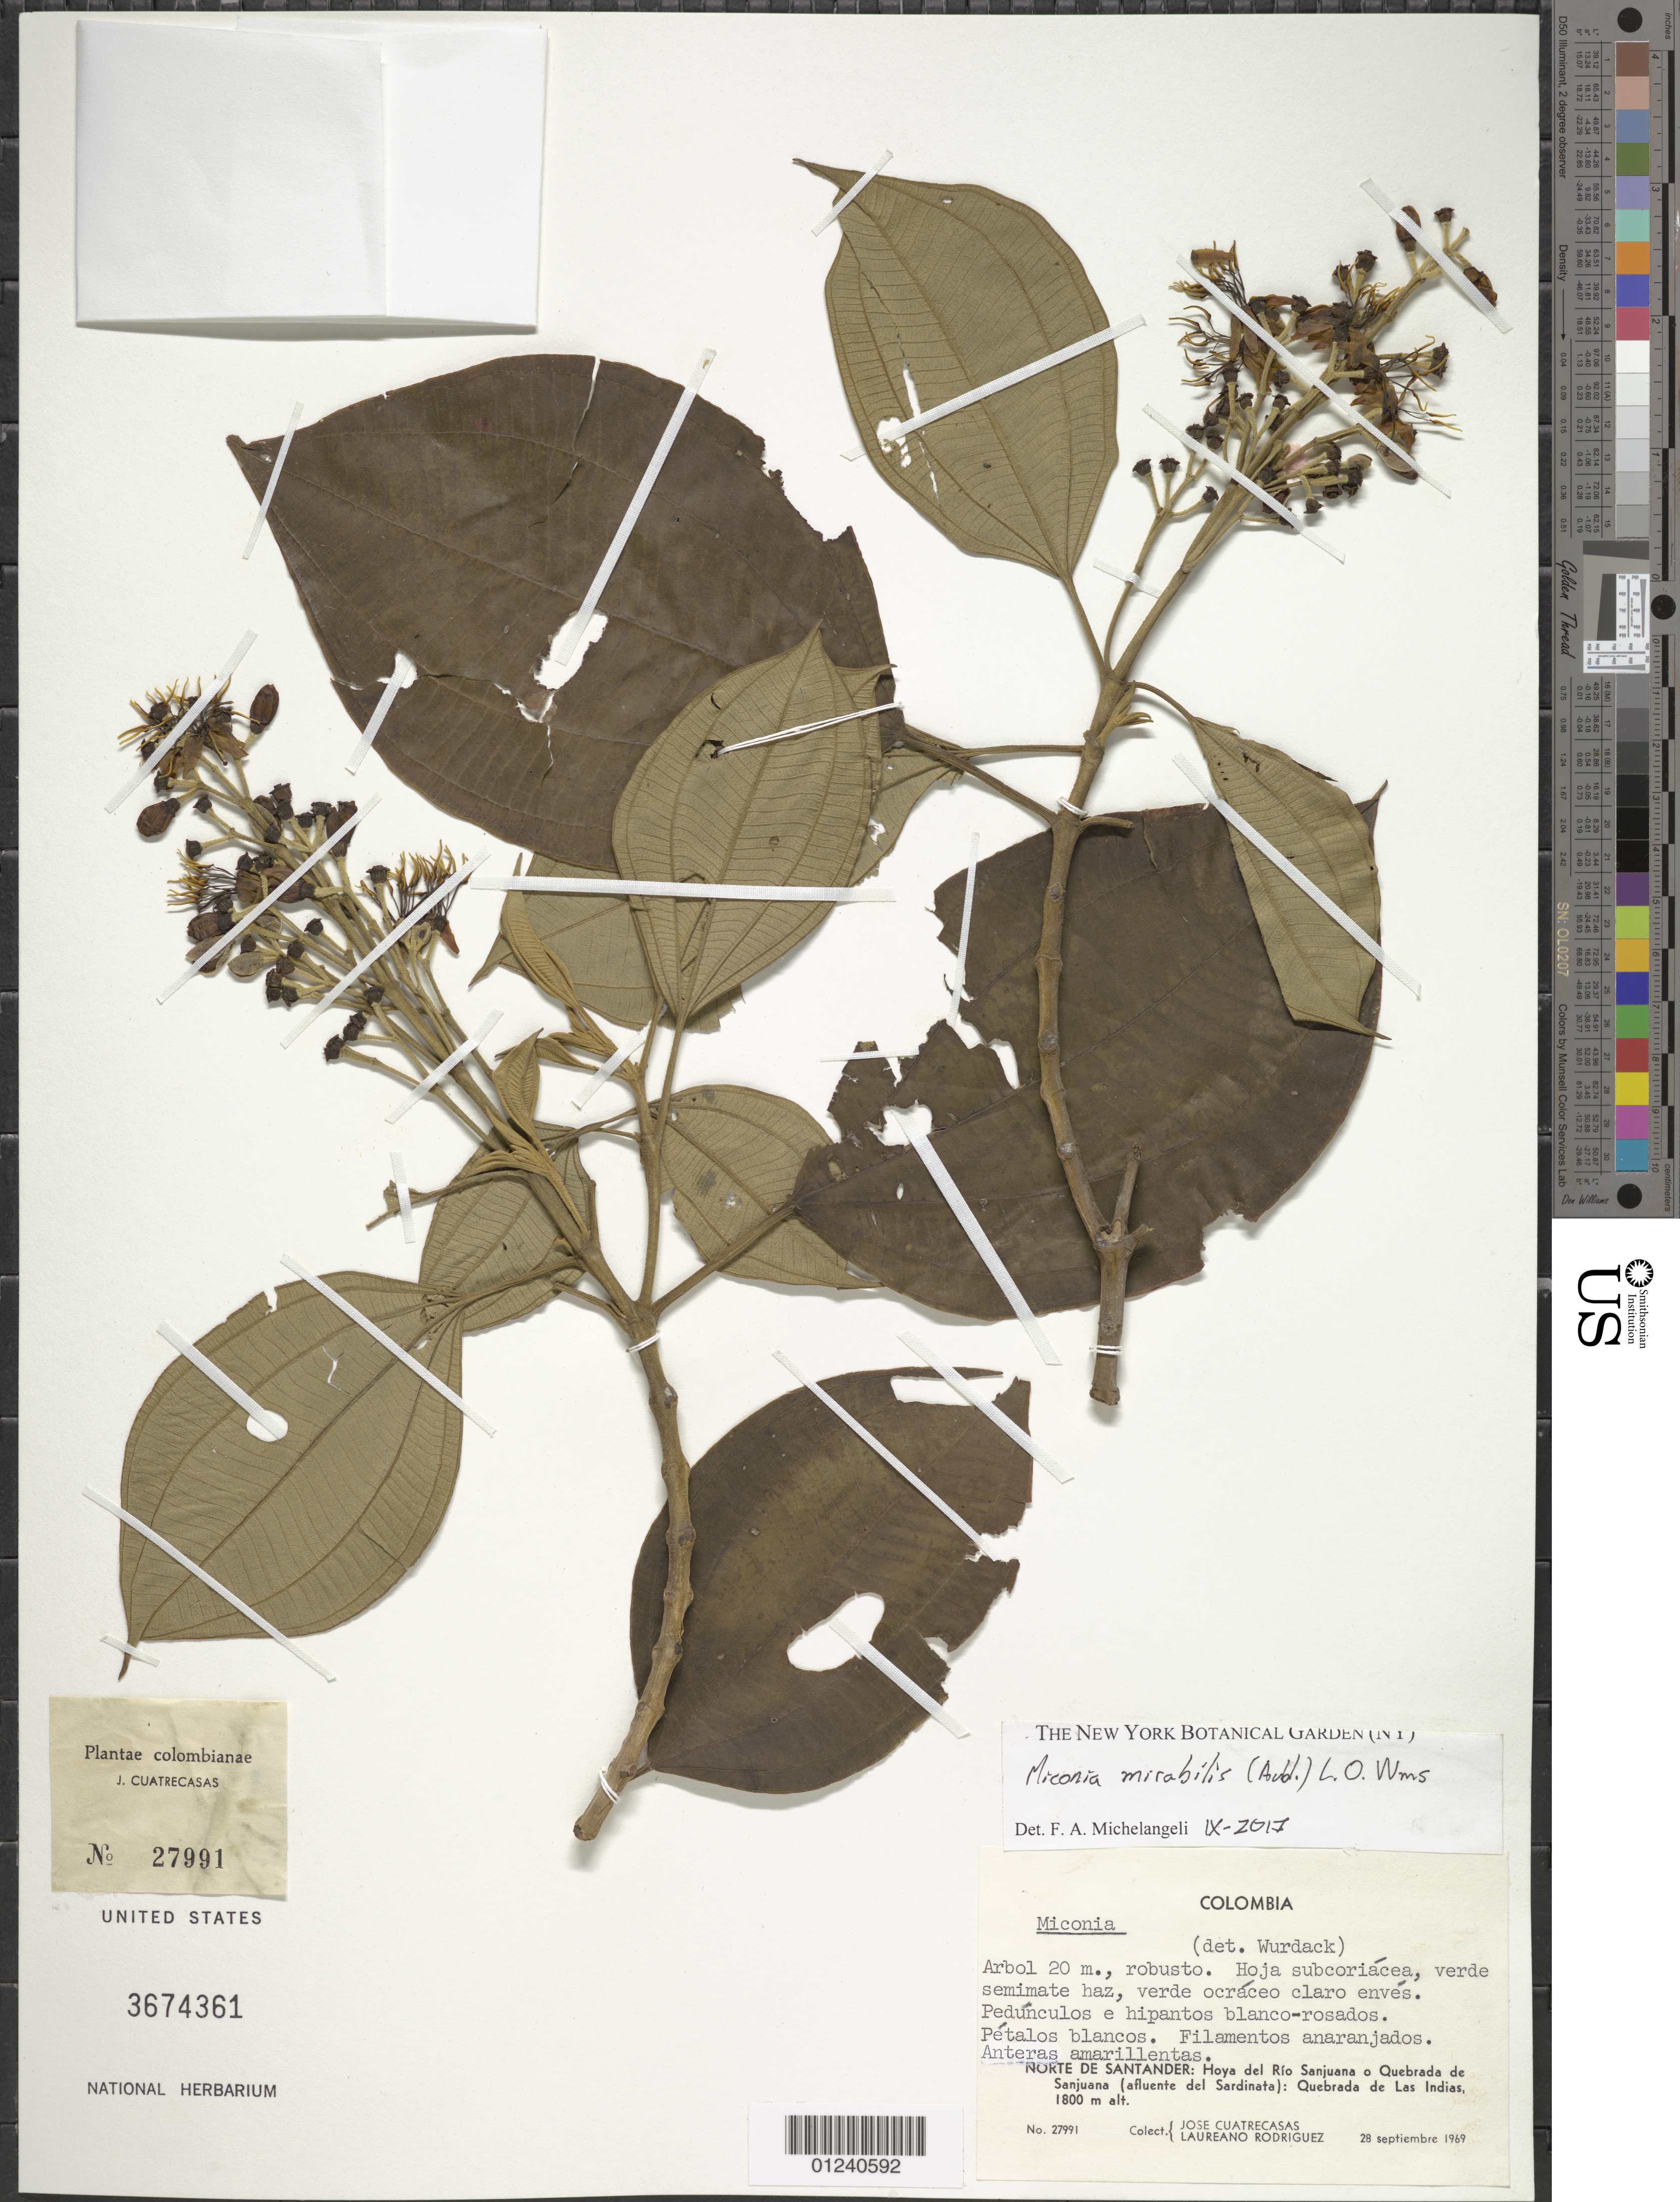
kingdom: Plantae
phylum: Tracheophyta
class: Magnoliopsida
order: Myrtales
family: Melastomataceae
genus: Miconia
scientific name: Miconia mirabilis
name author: (Aubl.) L.O. Williams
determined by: Michelangeli, F. A.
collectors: J. Cuatrecasas & L. Rodriguez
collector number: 27991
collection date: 1969-09-28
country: Colombia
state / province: Norte de Santander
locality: Hoya del Río Sanjuana o Quebrada de Sanjuana (afluente del Sardinata): Quebrada de Las Indias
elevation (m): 1800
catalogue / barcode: US 3674361